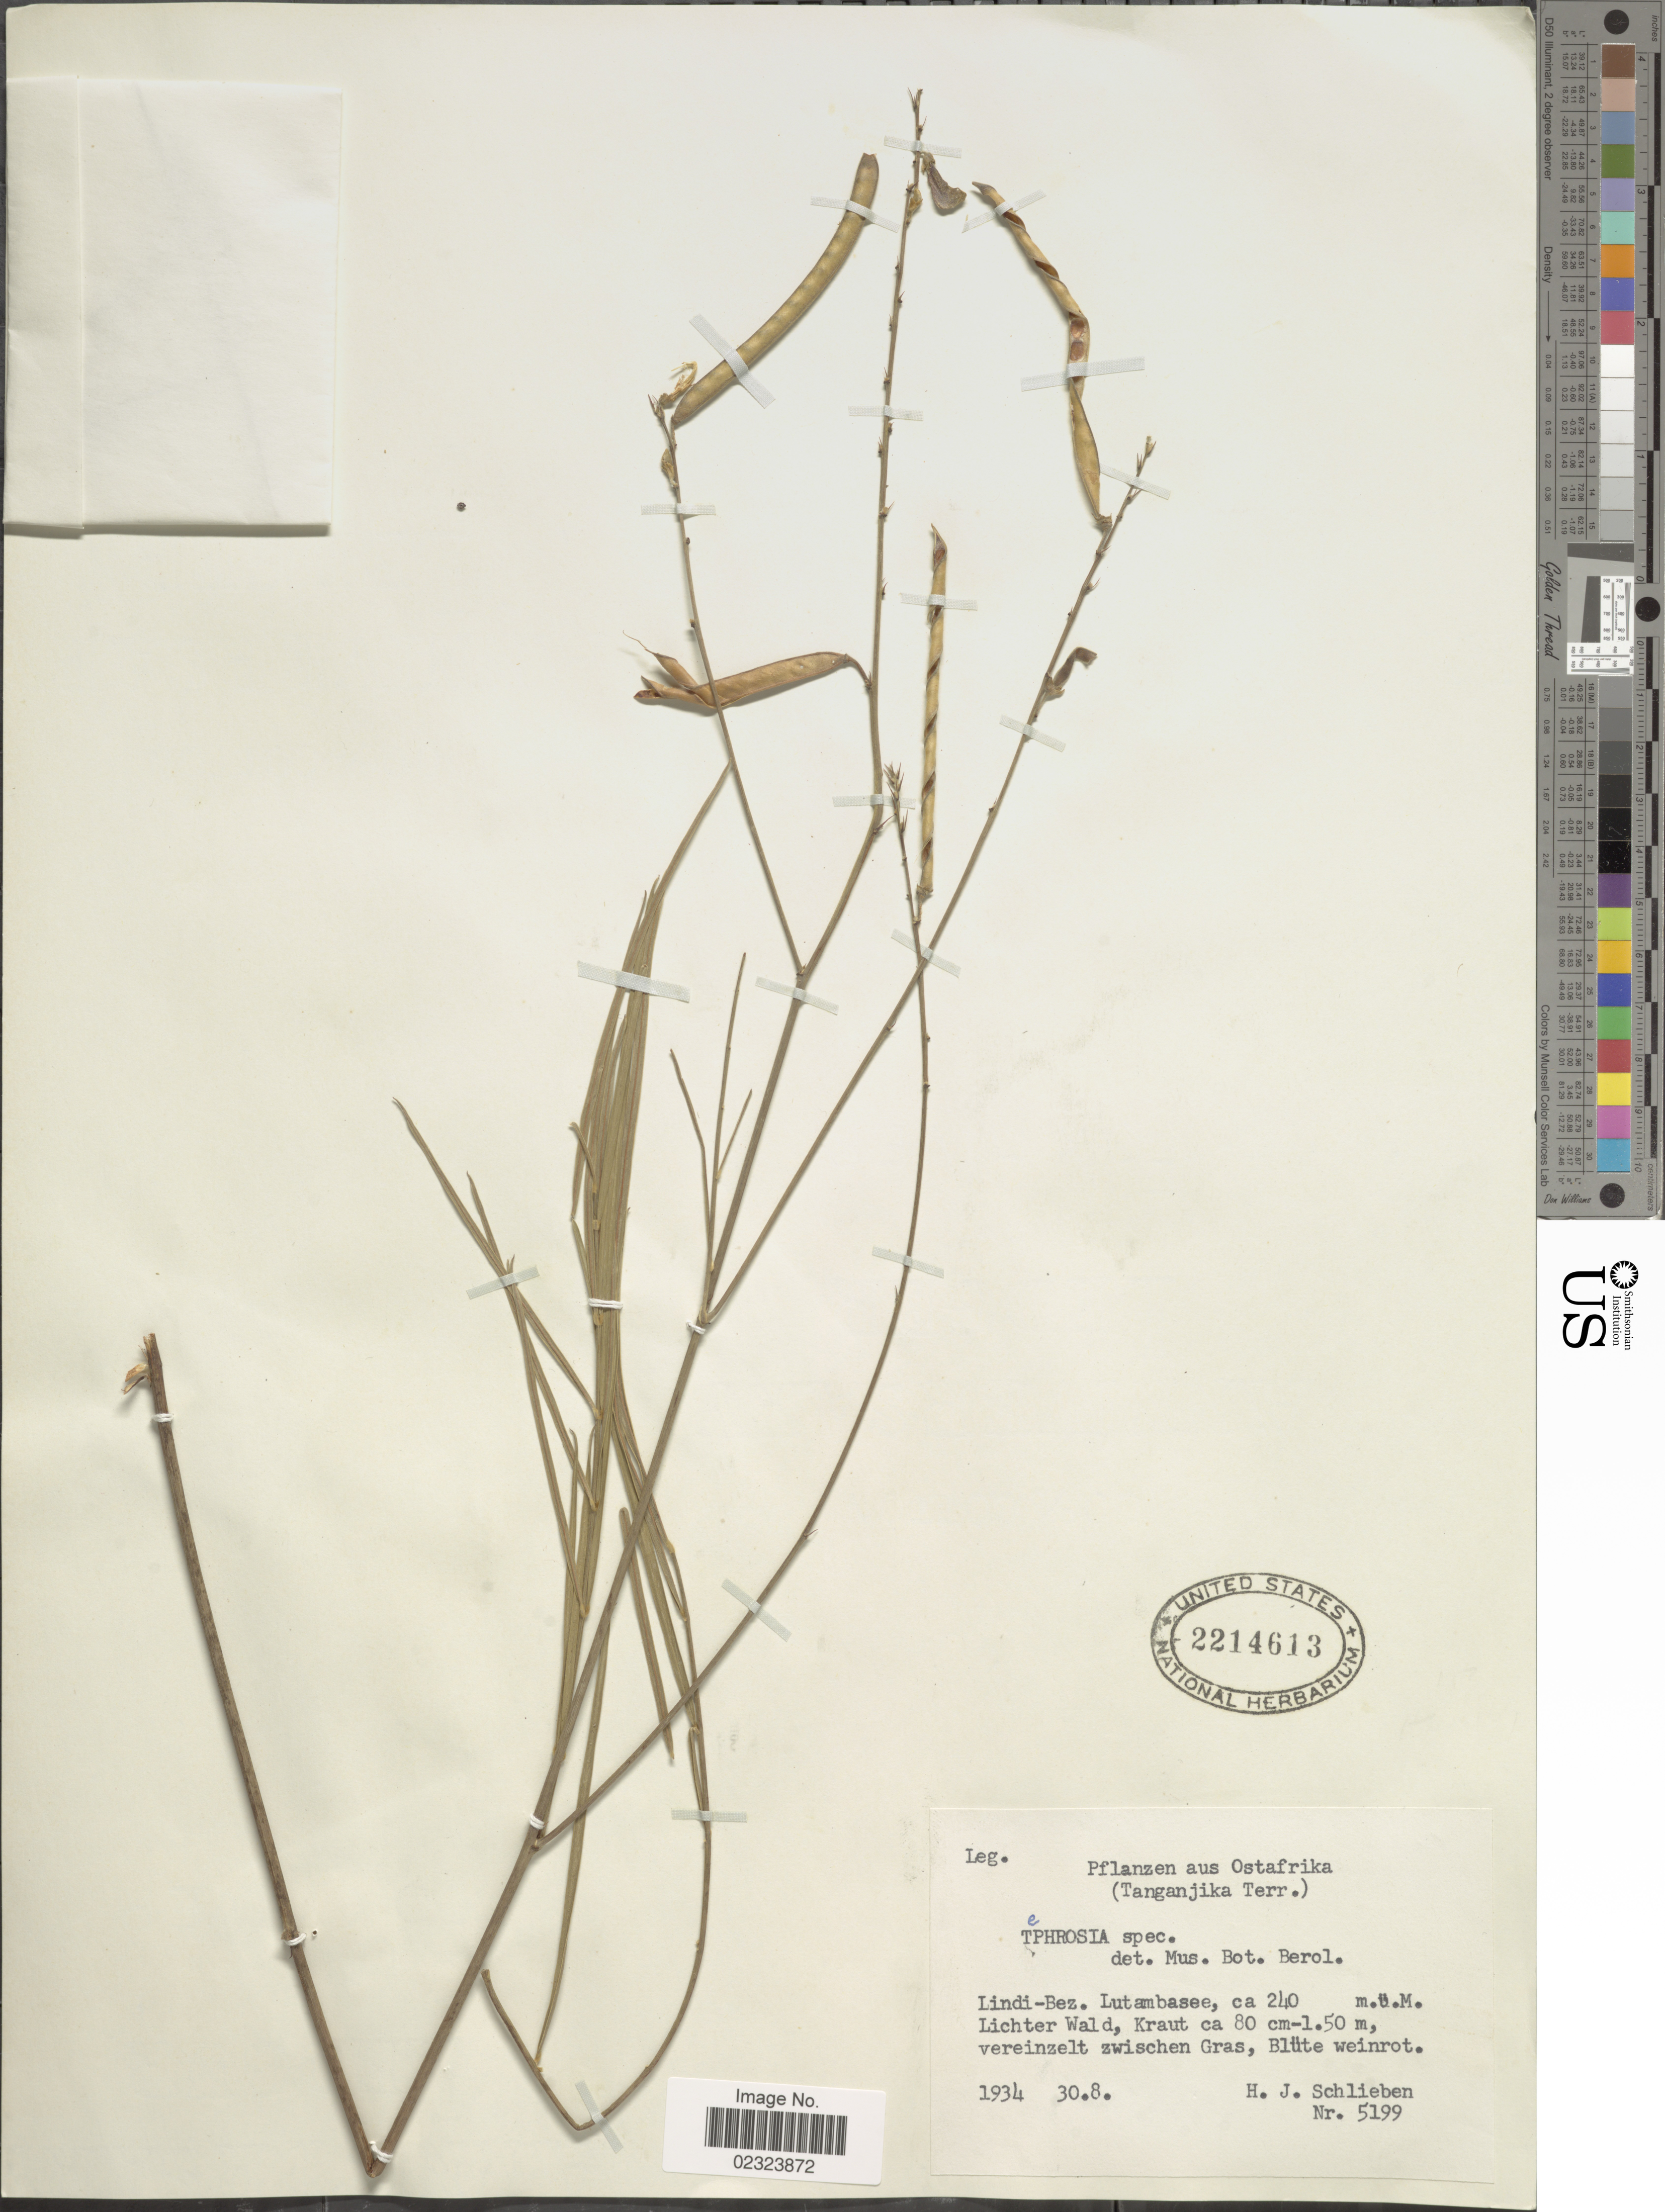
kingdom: Plantae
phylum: Tracheophyta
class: Magnoliopsida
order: Fabales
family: Fabaceae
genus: Tephrosia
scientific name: Tephrosia sp.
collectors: H. J. Schlieben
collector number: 5199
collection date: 1934-08-30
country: Tanzania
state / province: Lindi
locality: Ostafrika (Tanganjika Terr.). Lindi-Bez. Lutambasee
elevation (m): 240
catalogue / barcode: US 2214613